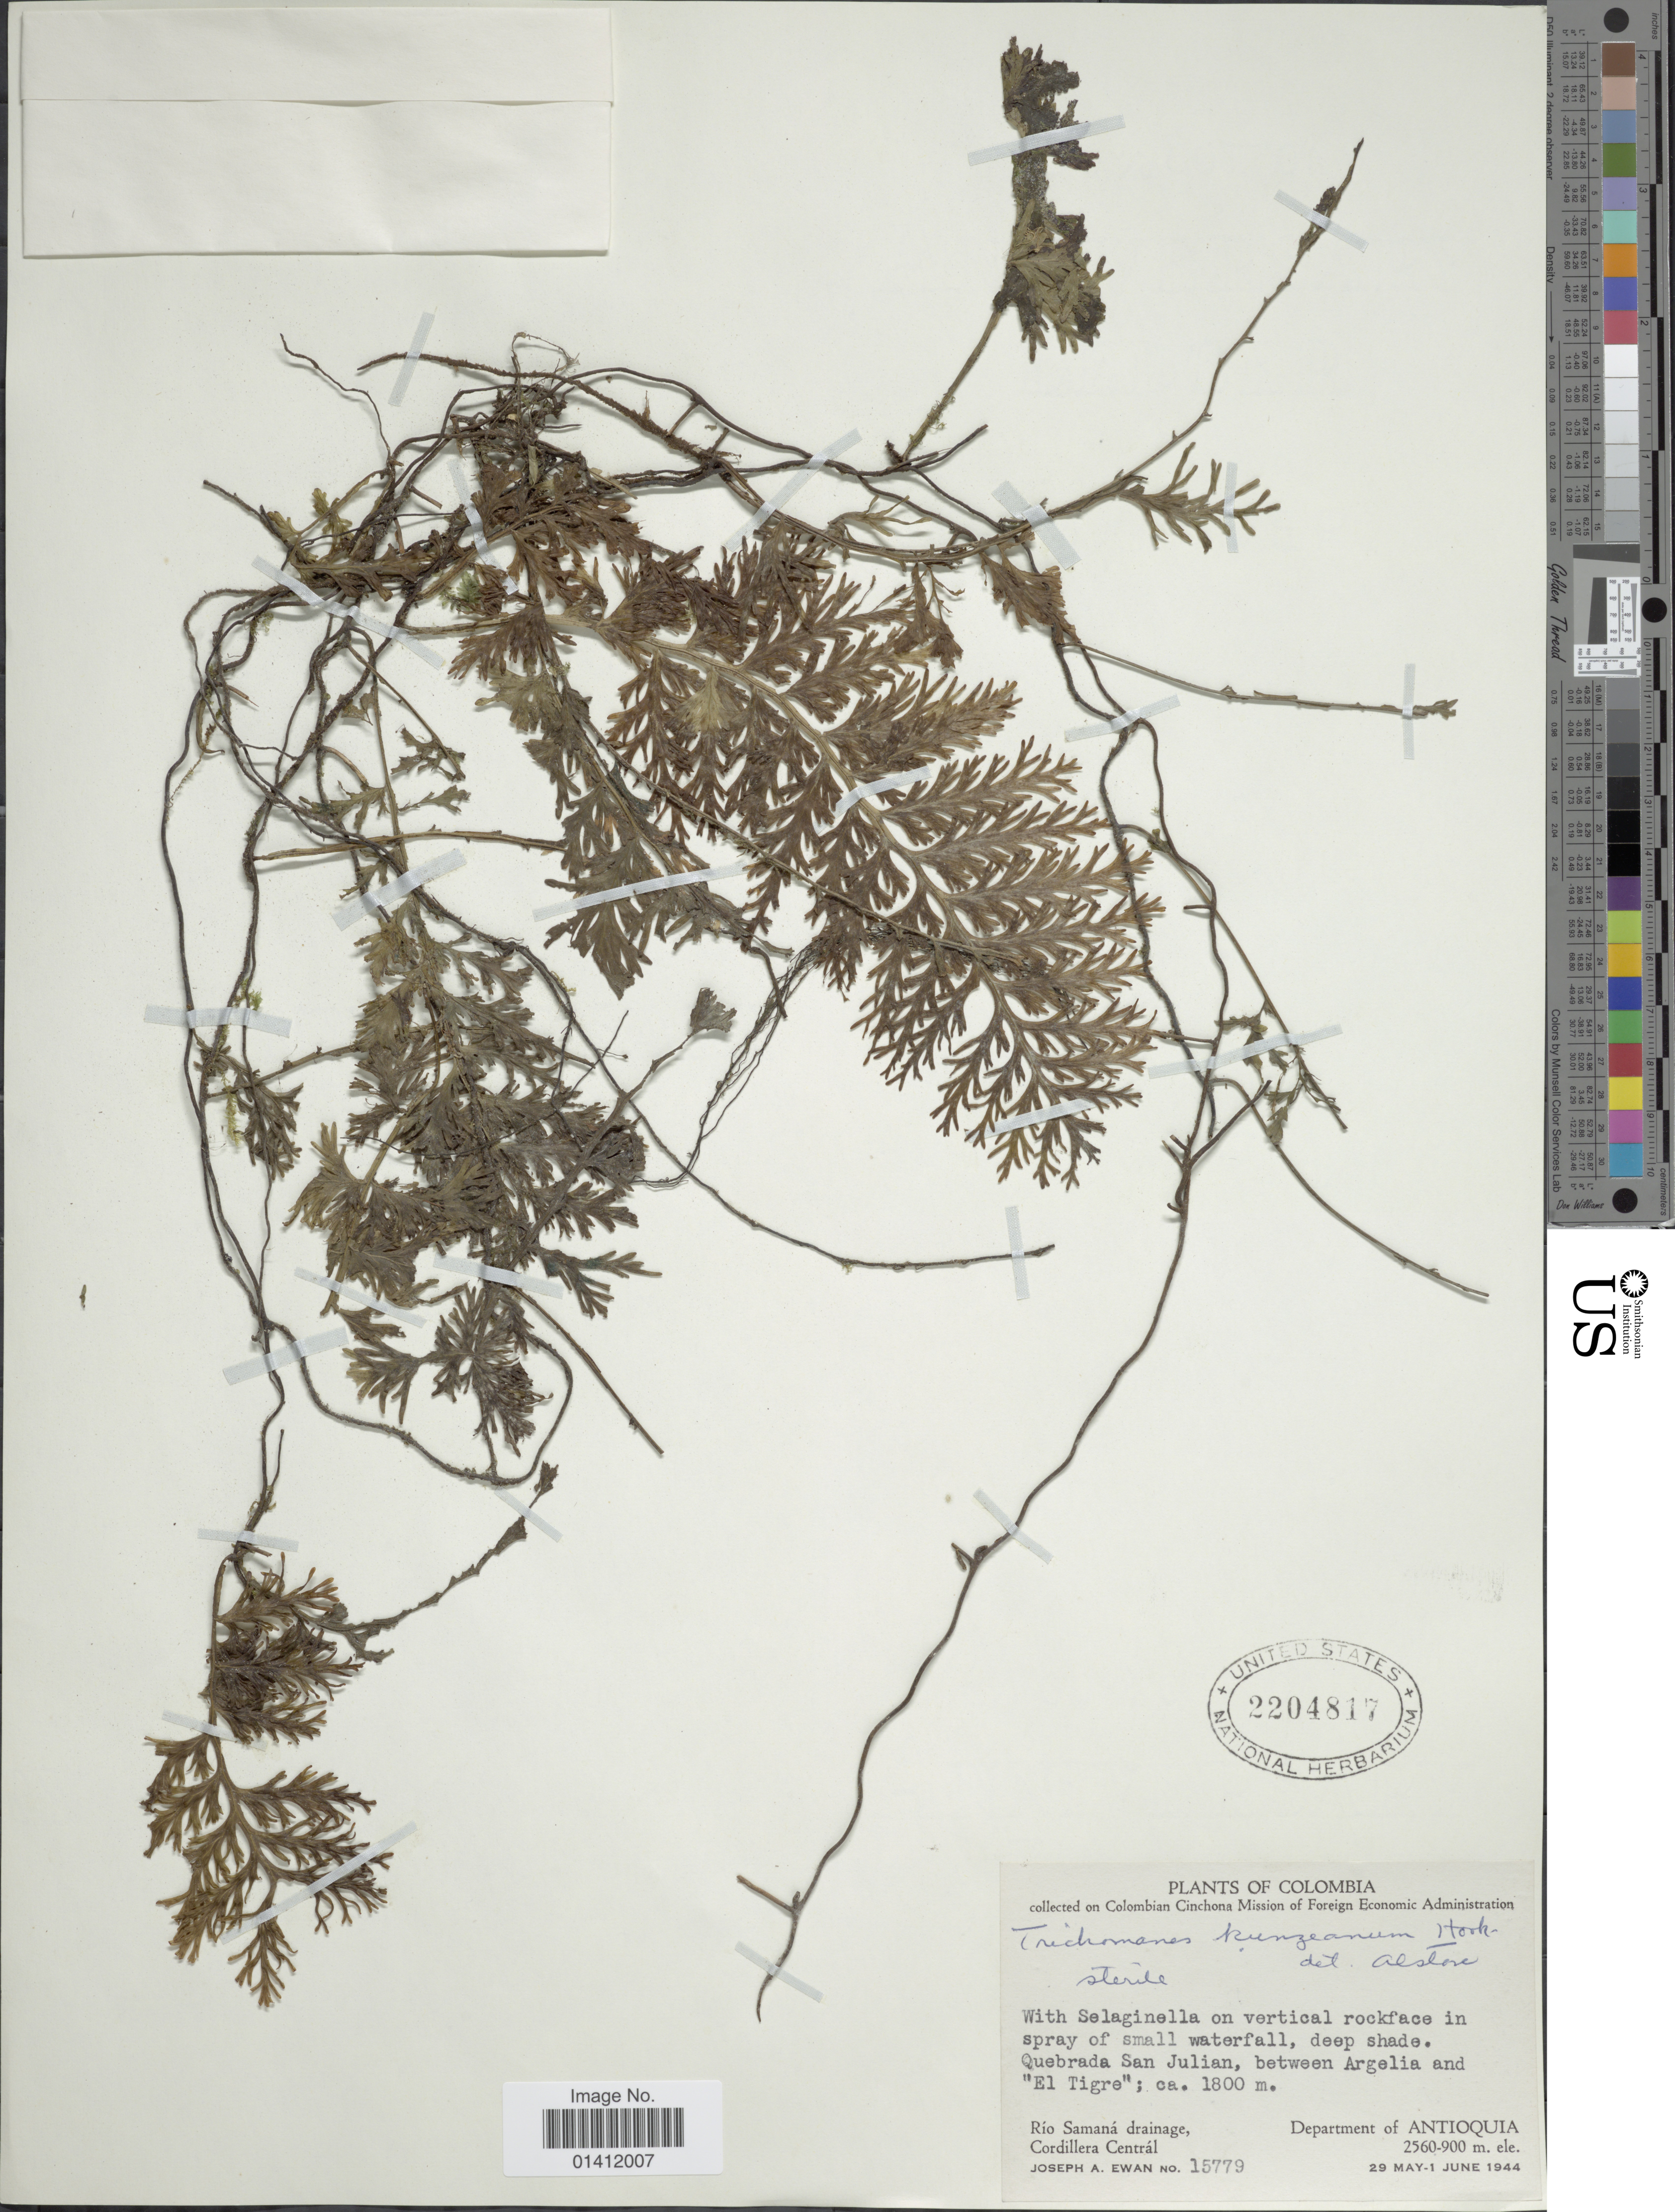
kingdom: Plantae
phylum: Tracheophyta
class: Polypodiopsida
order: Hymenophyllales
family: Hymenophyllaceae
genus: Vandenboschia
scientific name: Vandenboschia radicans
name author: (Sw.) Copel.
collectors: J. A. Ewan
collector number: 15779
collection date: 1944-05-29/1944-06-01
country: Colombia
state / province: Antioquia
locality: Quebrada San Julian, between Argelia and 'El Tigre'. Rio Samana drainage, Cordillera Central. Department of Antioquia.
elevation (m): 900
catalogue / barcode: US 2204817